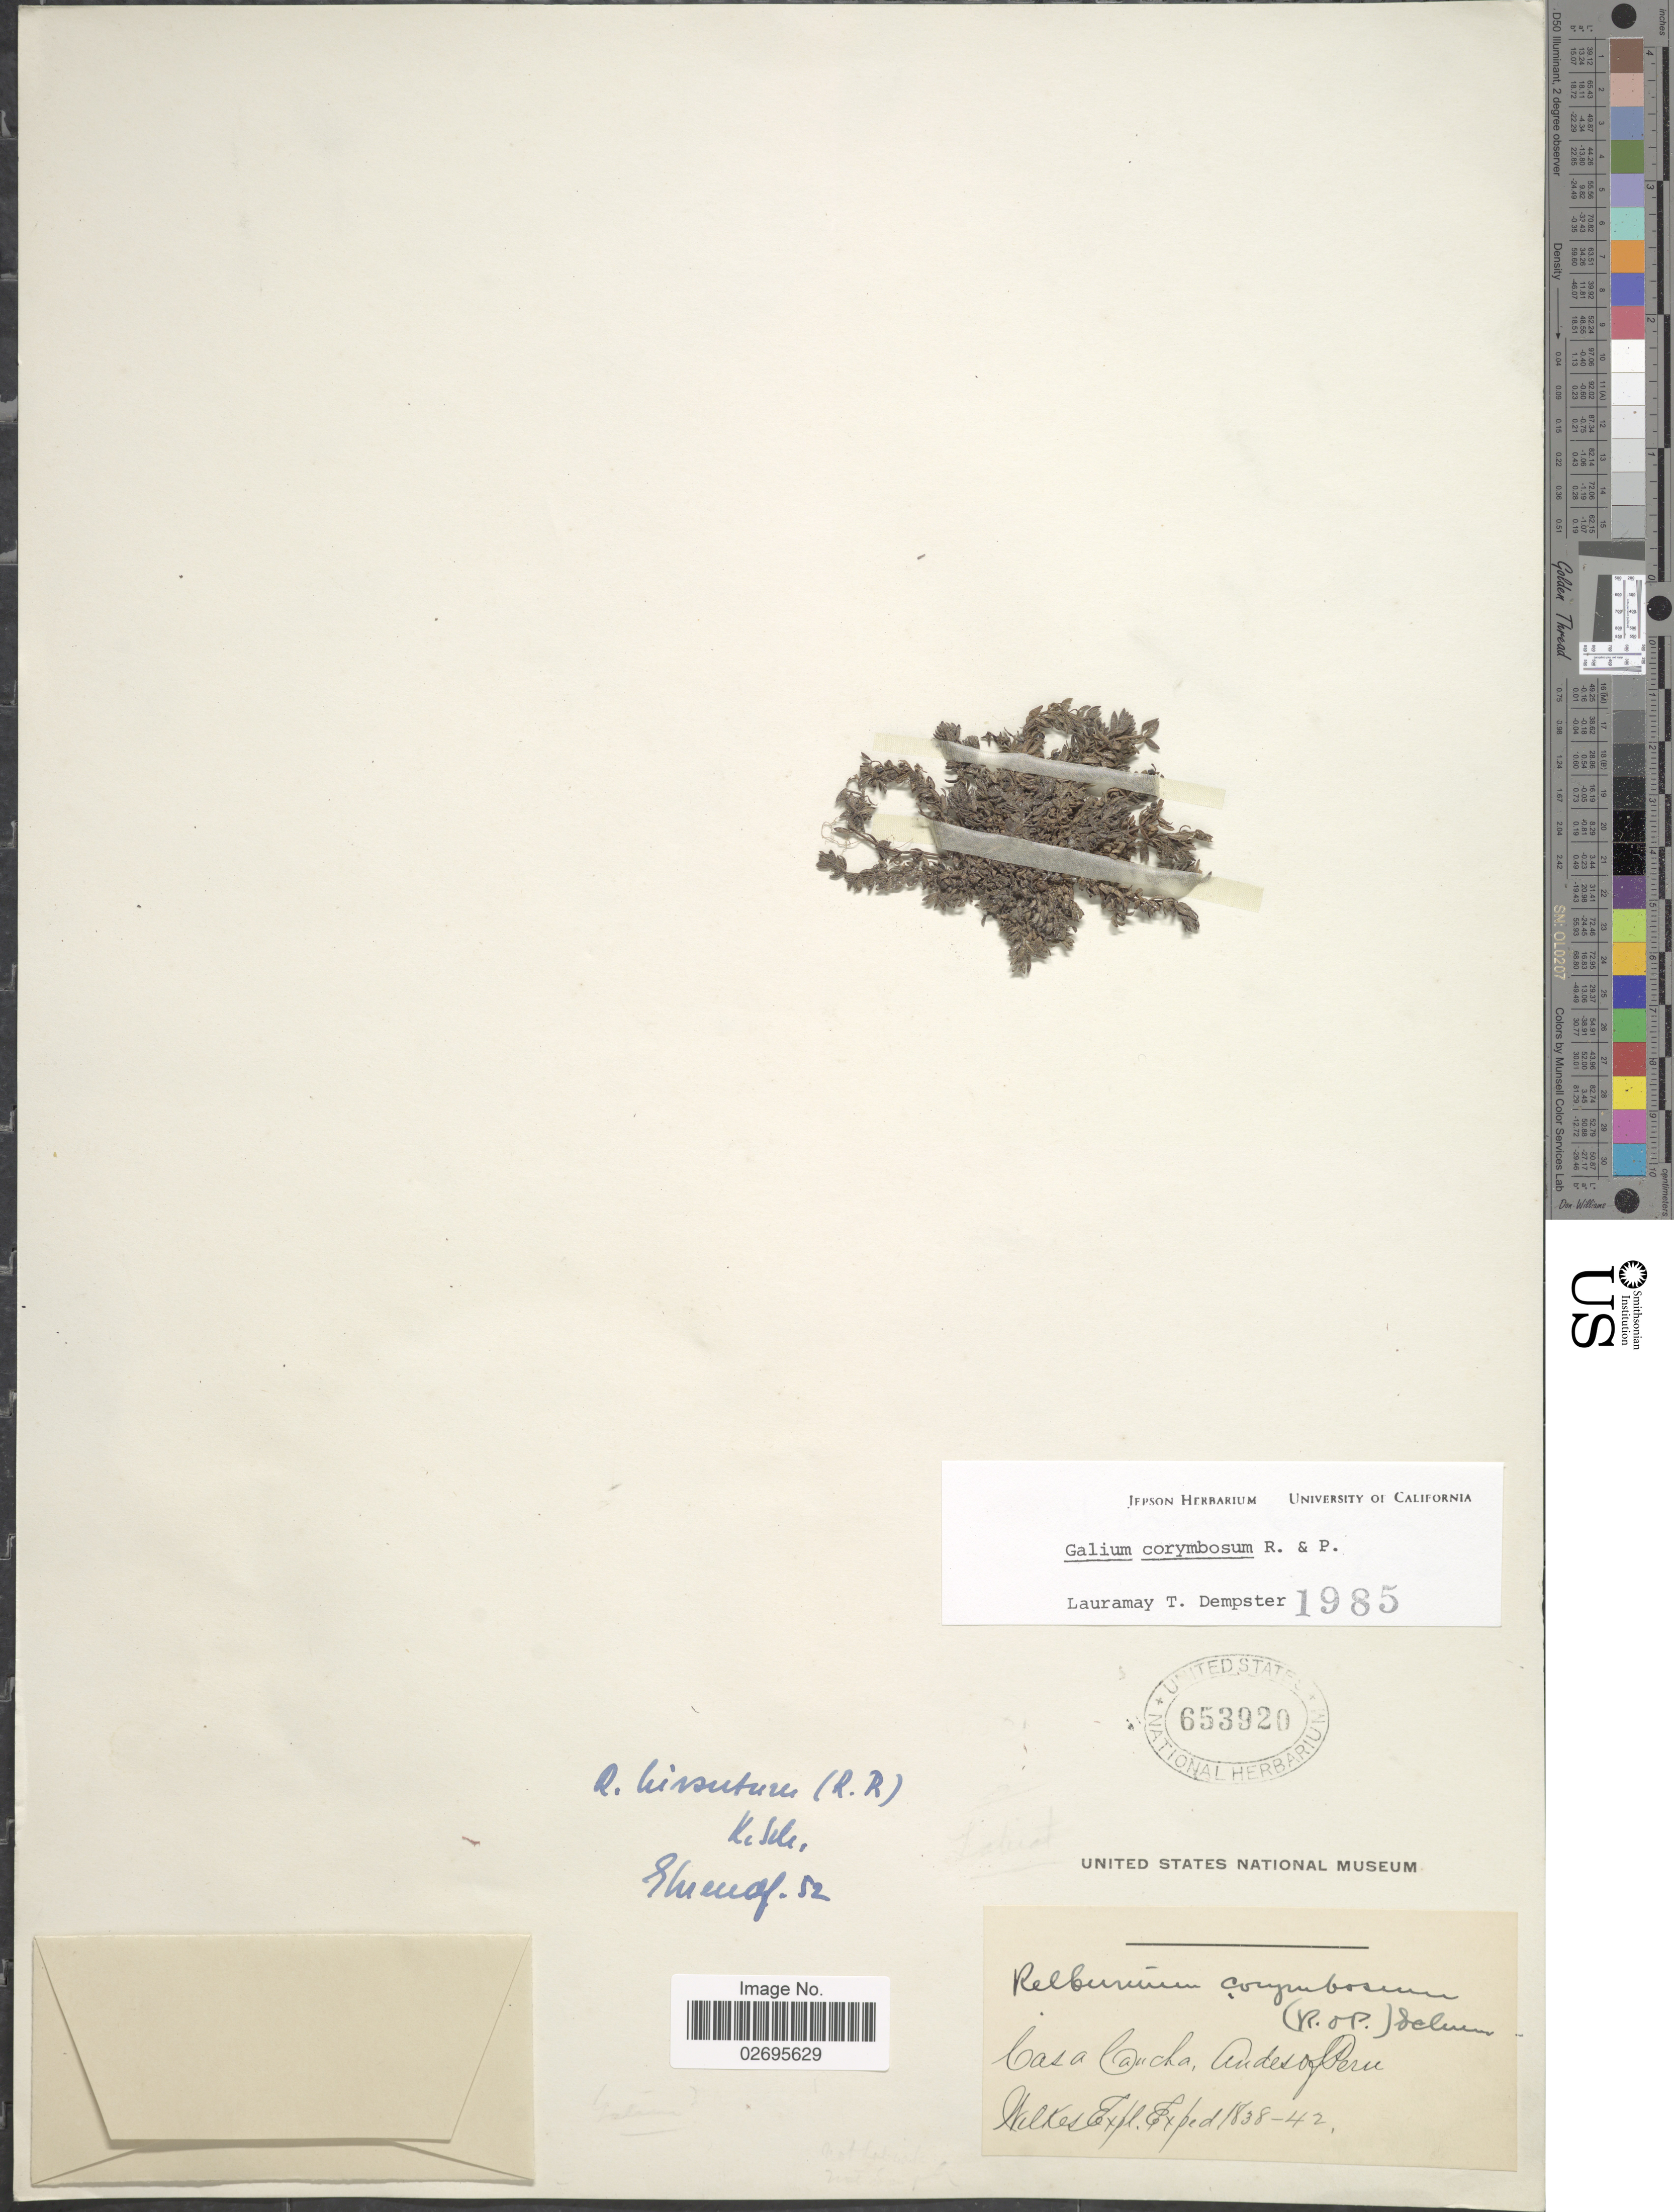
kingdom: Plantae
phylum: Tracheophyta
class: Magnoliopsida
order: Gentianales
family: Rubiaceae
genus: Galium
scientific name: Galium corymbosum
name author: Ruiz & Pav.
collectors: Wilkes Explor. Exped.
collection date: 1838/1842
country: Peru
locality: Casa Cancha, Andes of Peru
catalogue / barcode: US 653920